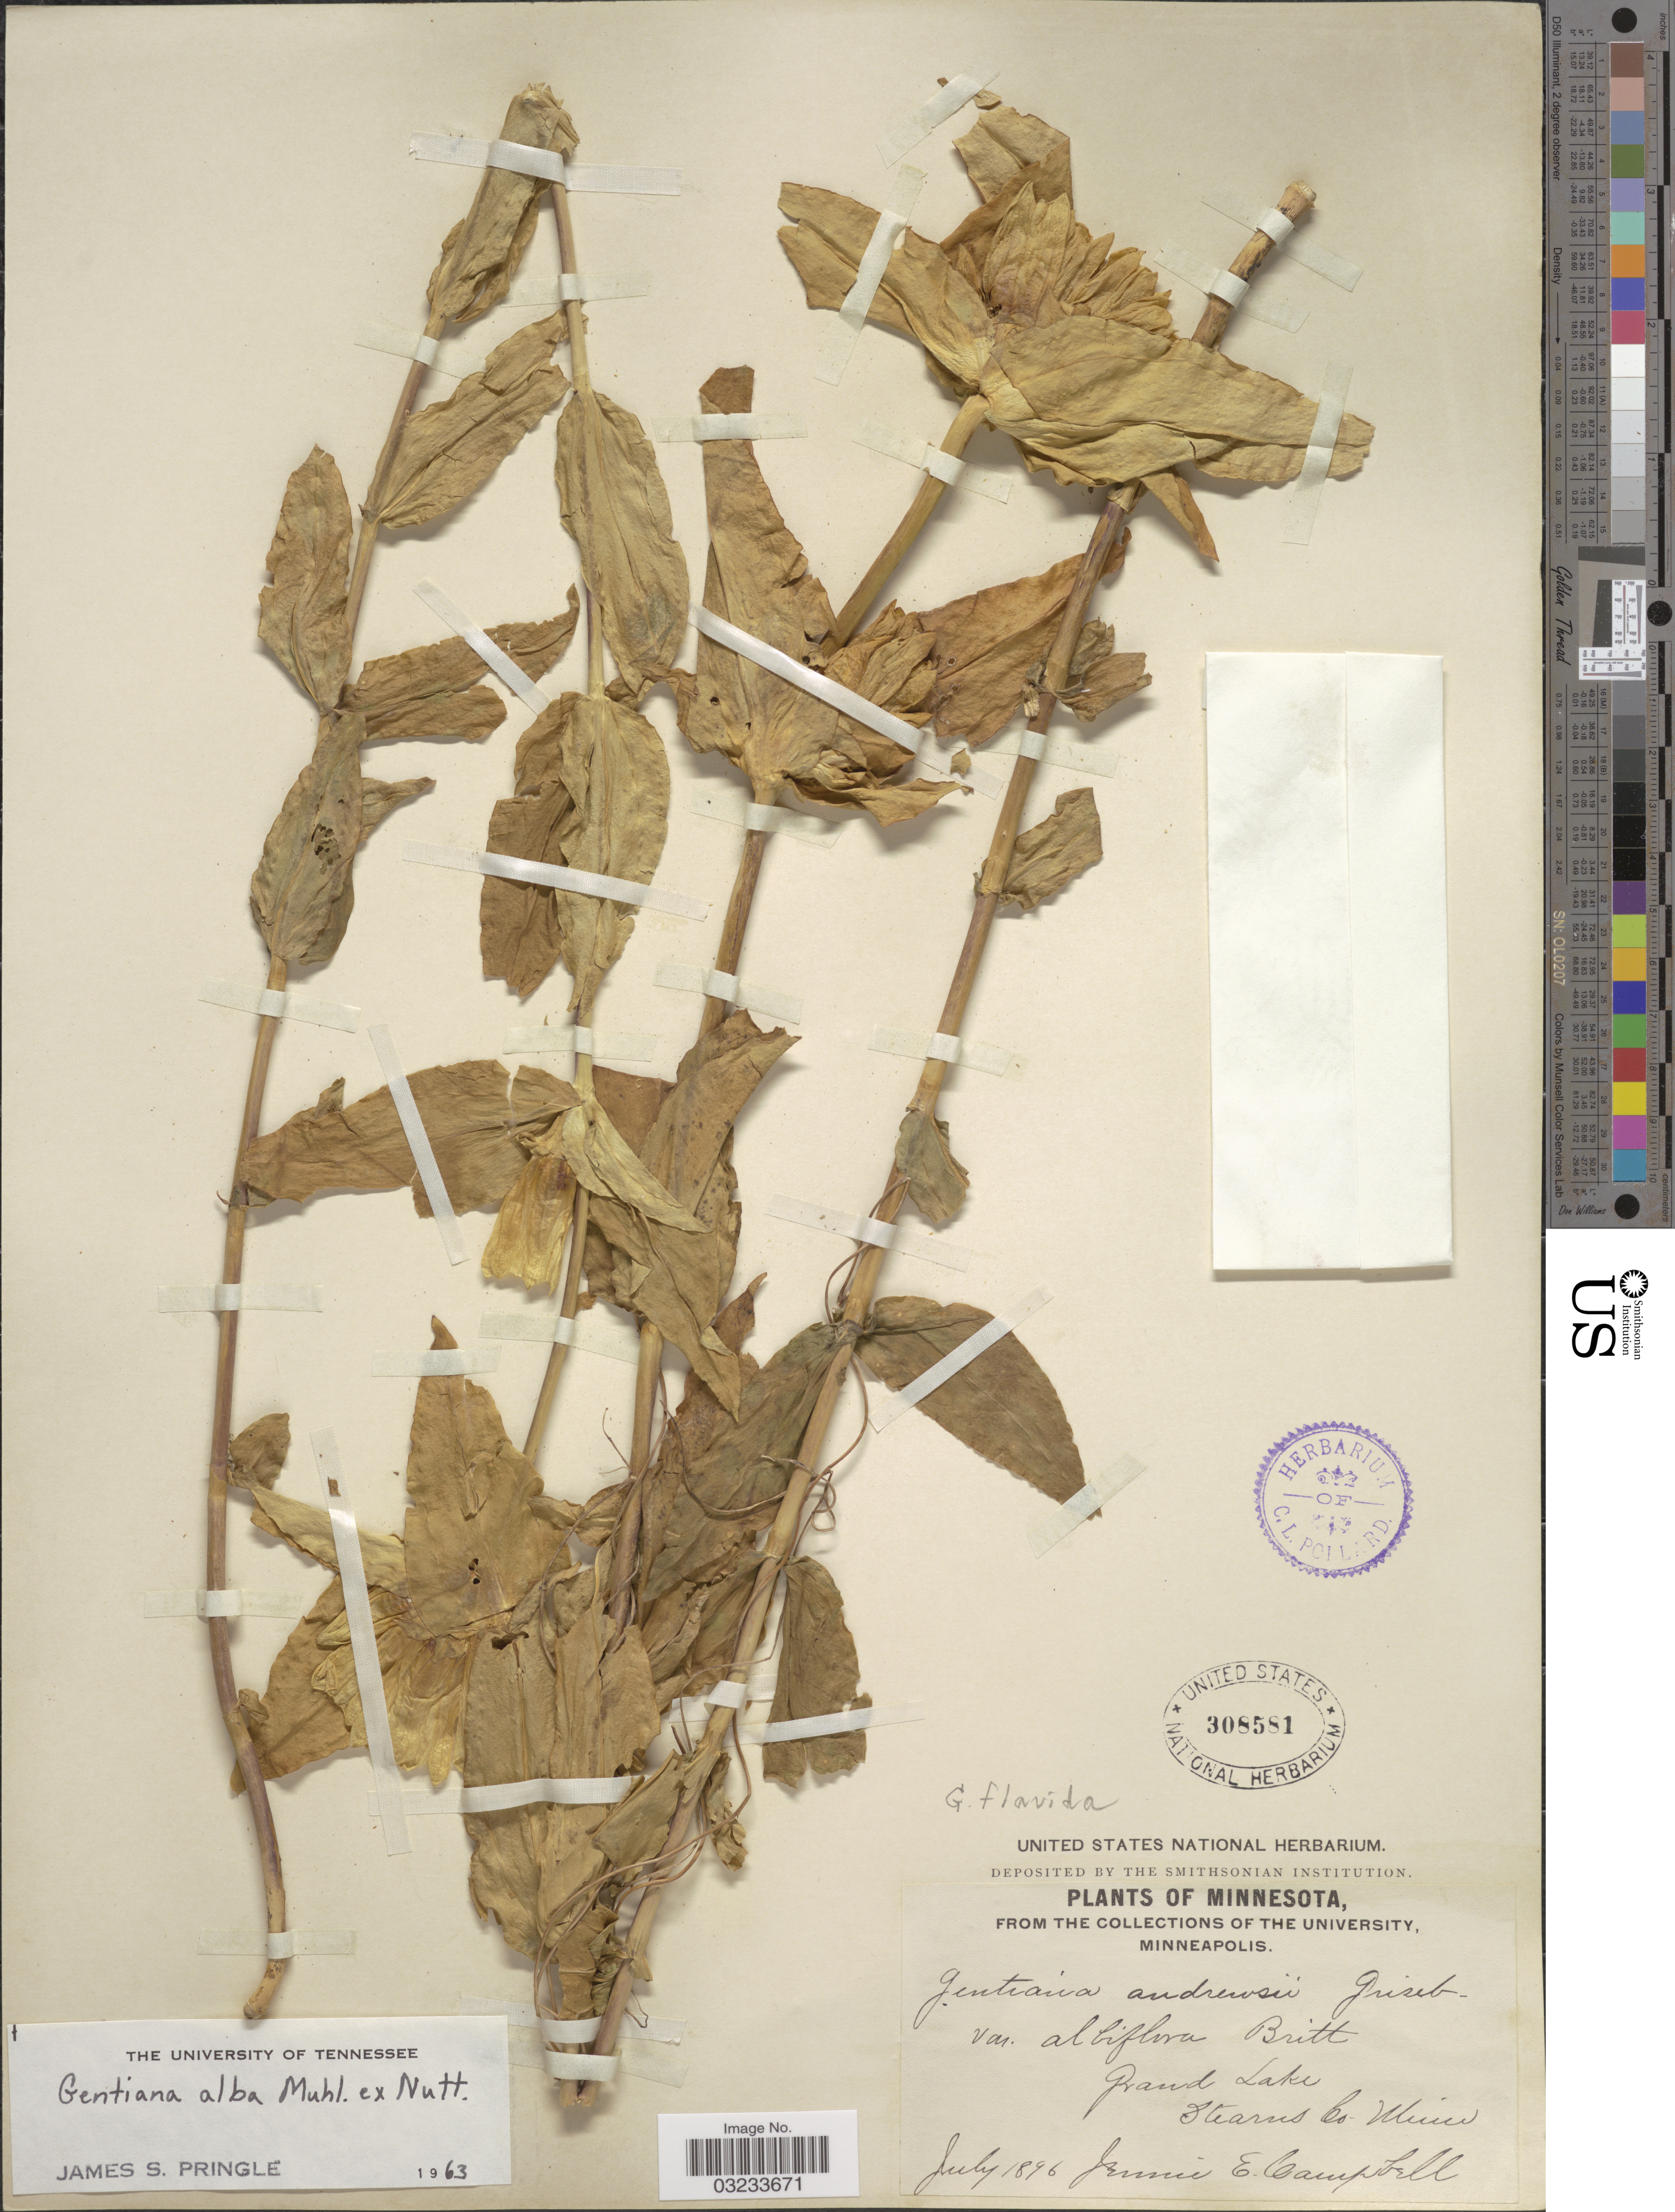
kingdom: Plantae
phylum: Tracheophyta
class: Magnoliopsida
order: Gentianales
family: Gentianaceae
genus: Gentiana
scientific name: Gentiana alba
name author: Muhl. ex J. McNab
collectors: J. E. Campbell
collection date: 1896-07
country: United States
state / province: Minnesota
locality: Grand Lake. Stearns Co.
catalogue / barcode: US 308581